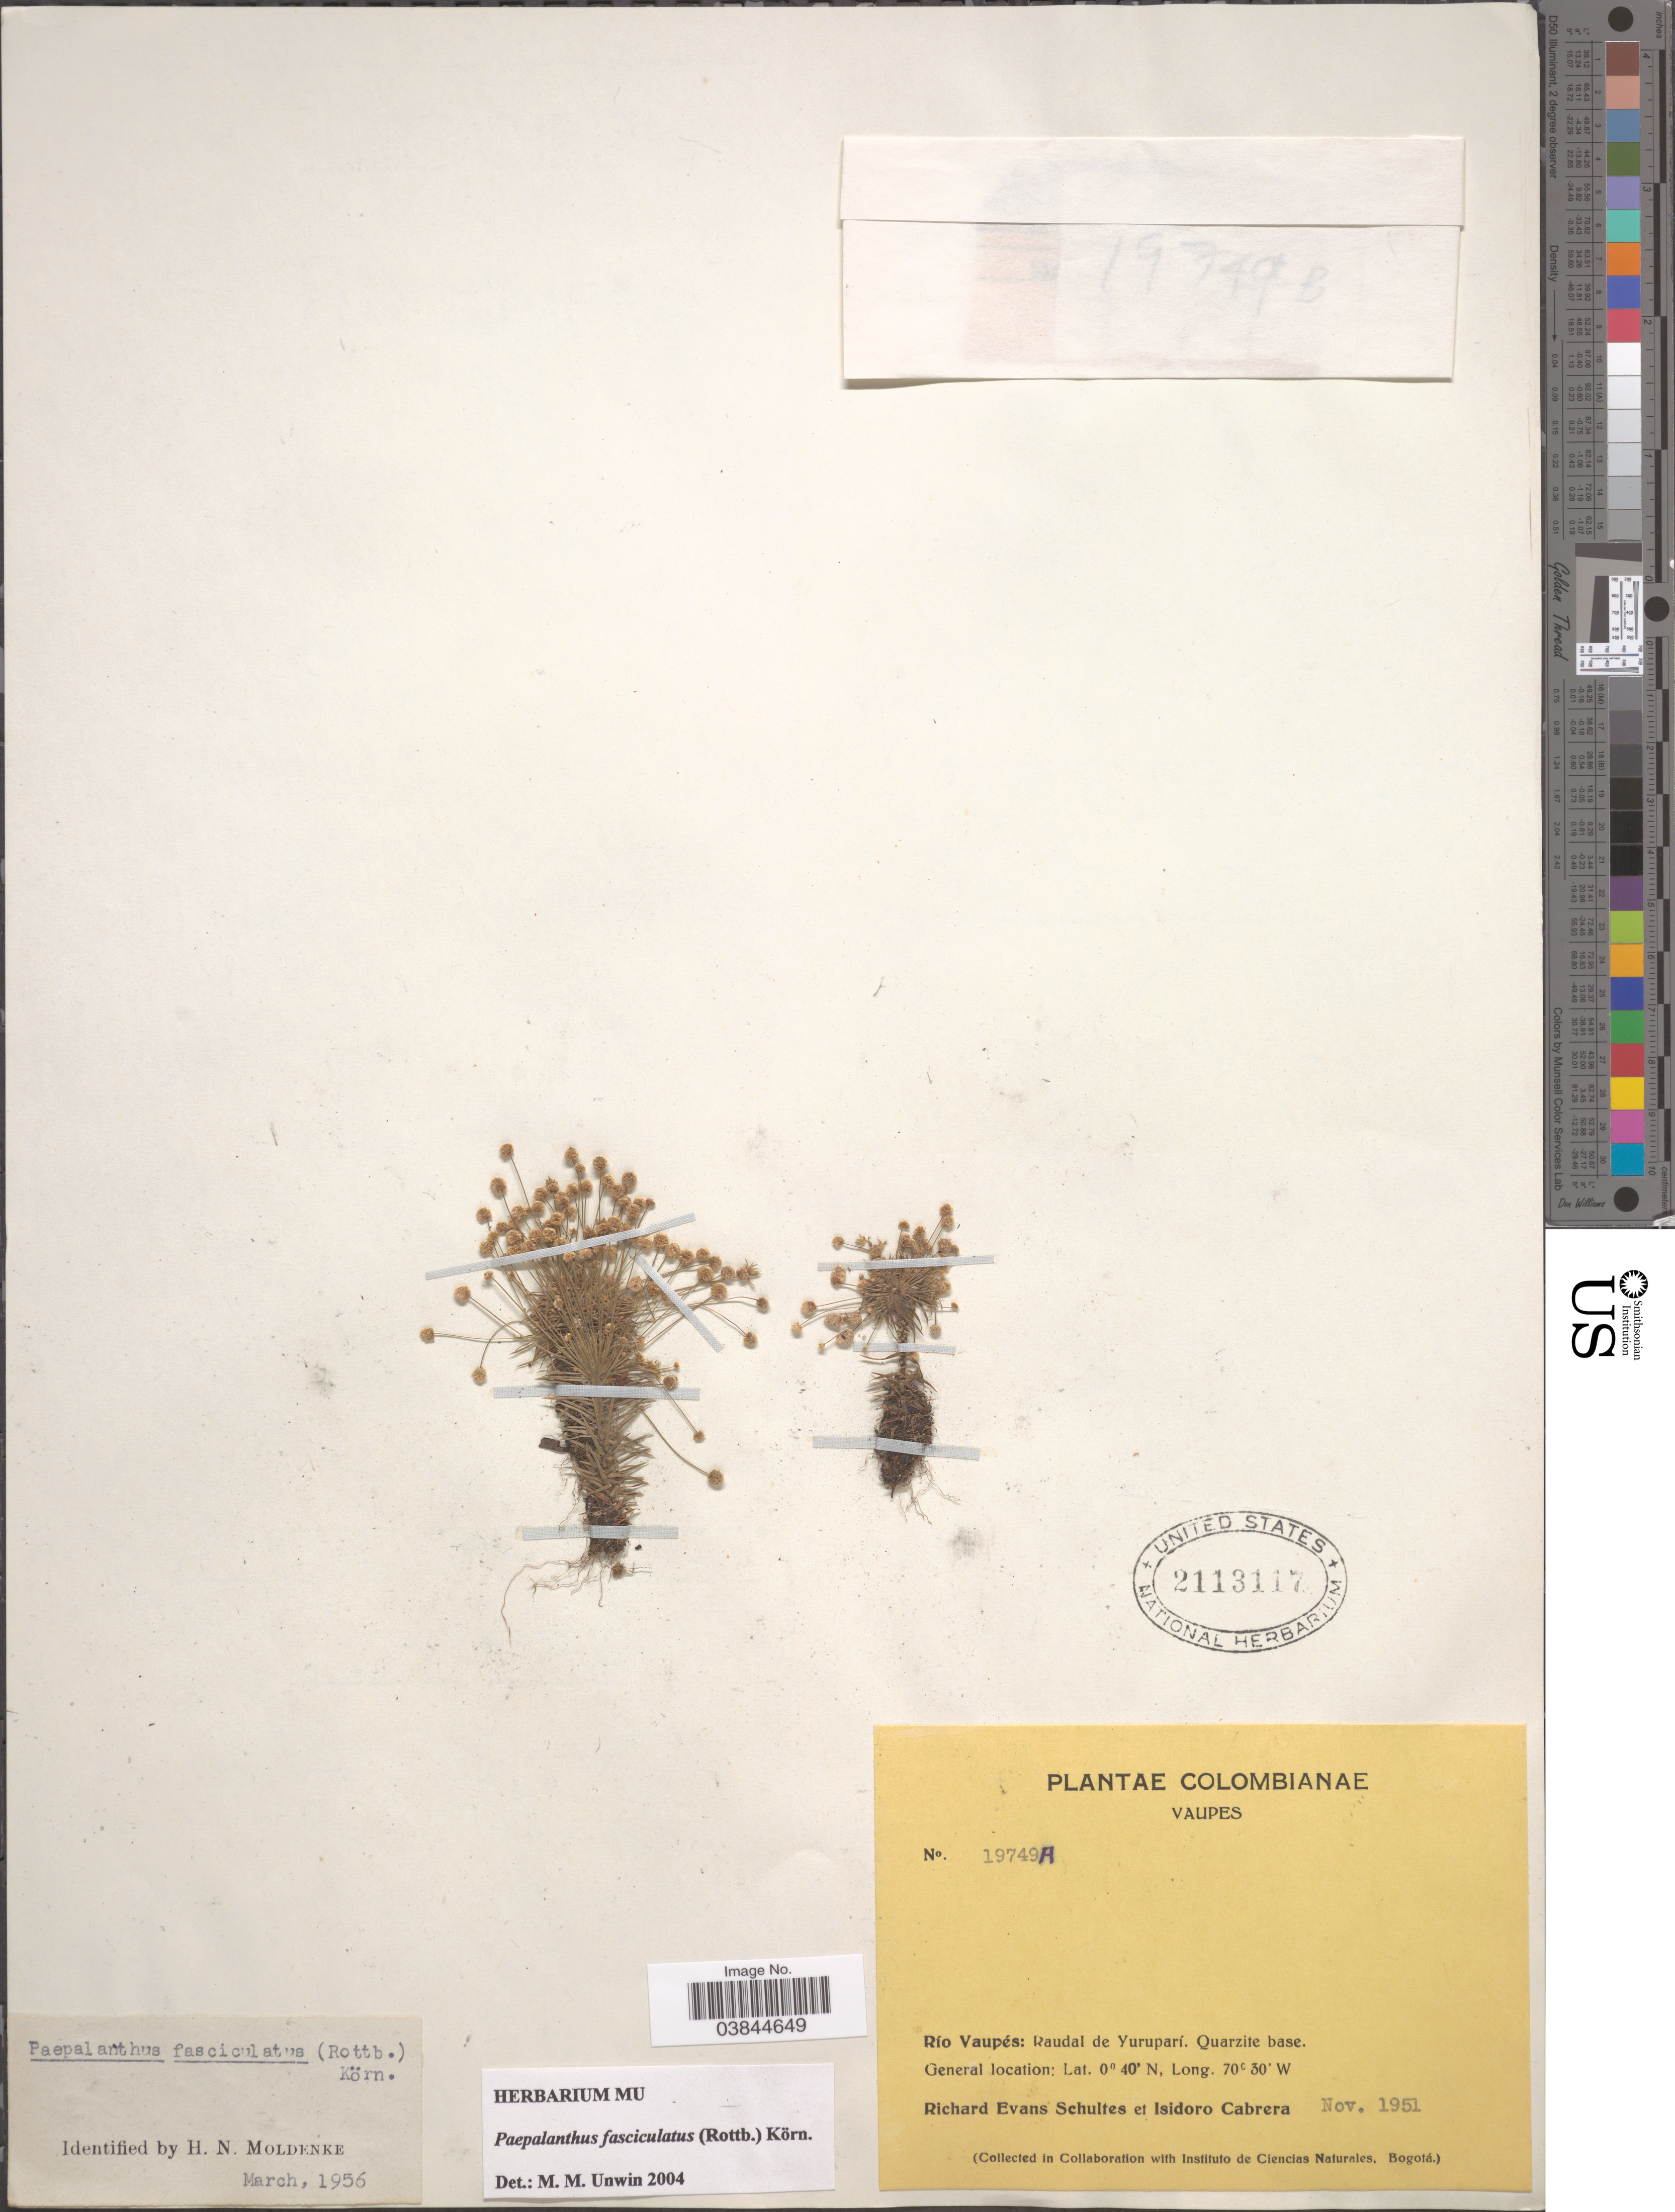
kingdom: Plantae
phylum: Tracheophyta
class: Liliopsida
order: Poales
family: Eriocaulaceae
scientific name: Giuliettia fasciculata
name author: (Rottb.) Andrino & Sano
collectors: R. E. Schultes & I. Cabrera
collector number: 19749A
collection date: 1951-11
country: Colombia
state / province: Vaupés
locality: Río Vaupes: Raudal de Yuruparí. Quarzite base.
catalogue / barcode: US 2113117